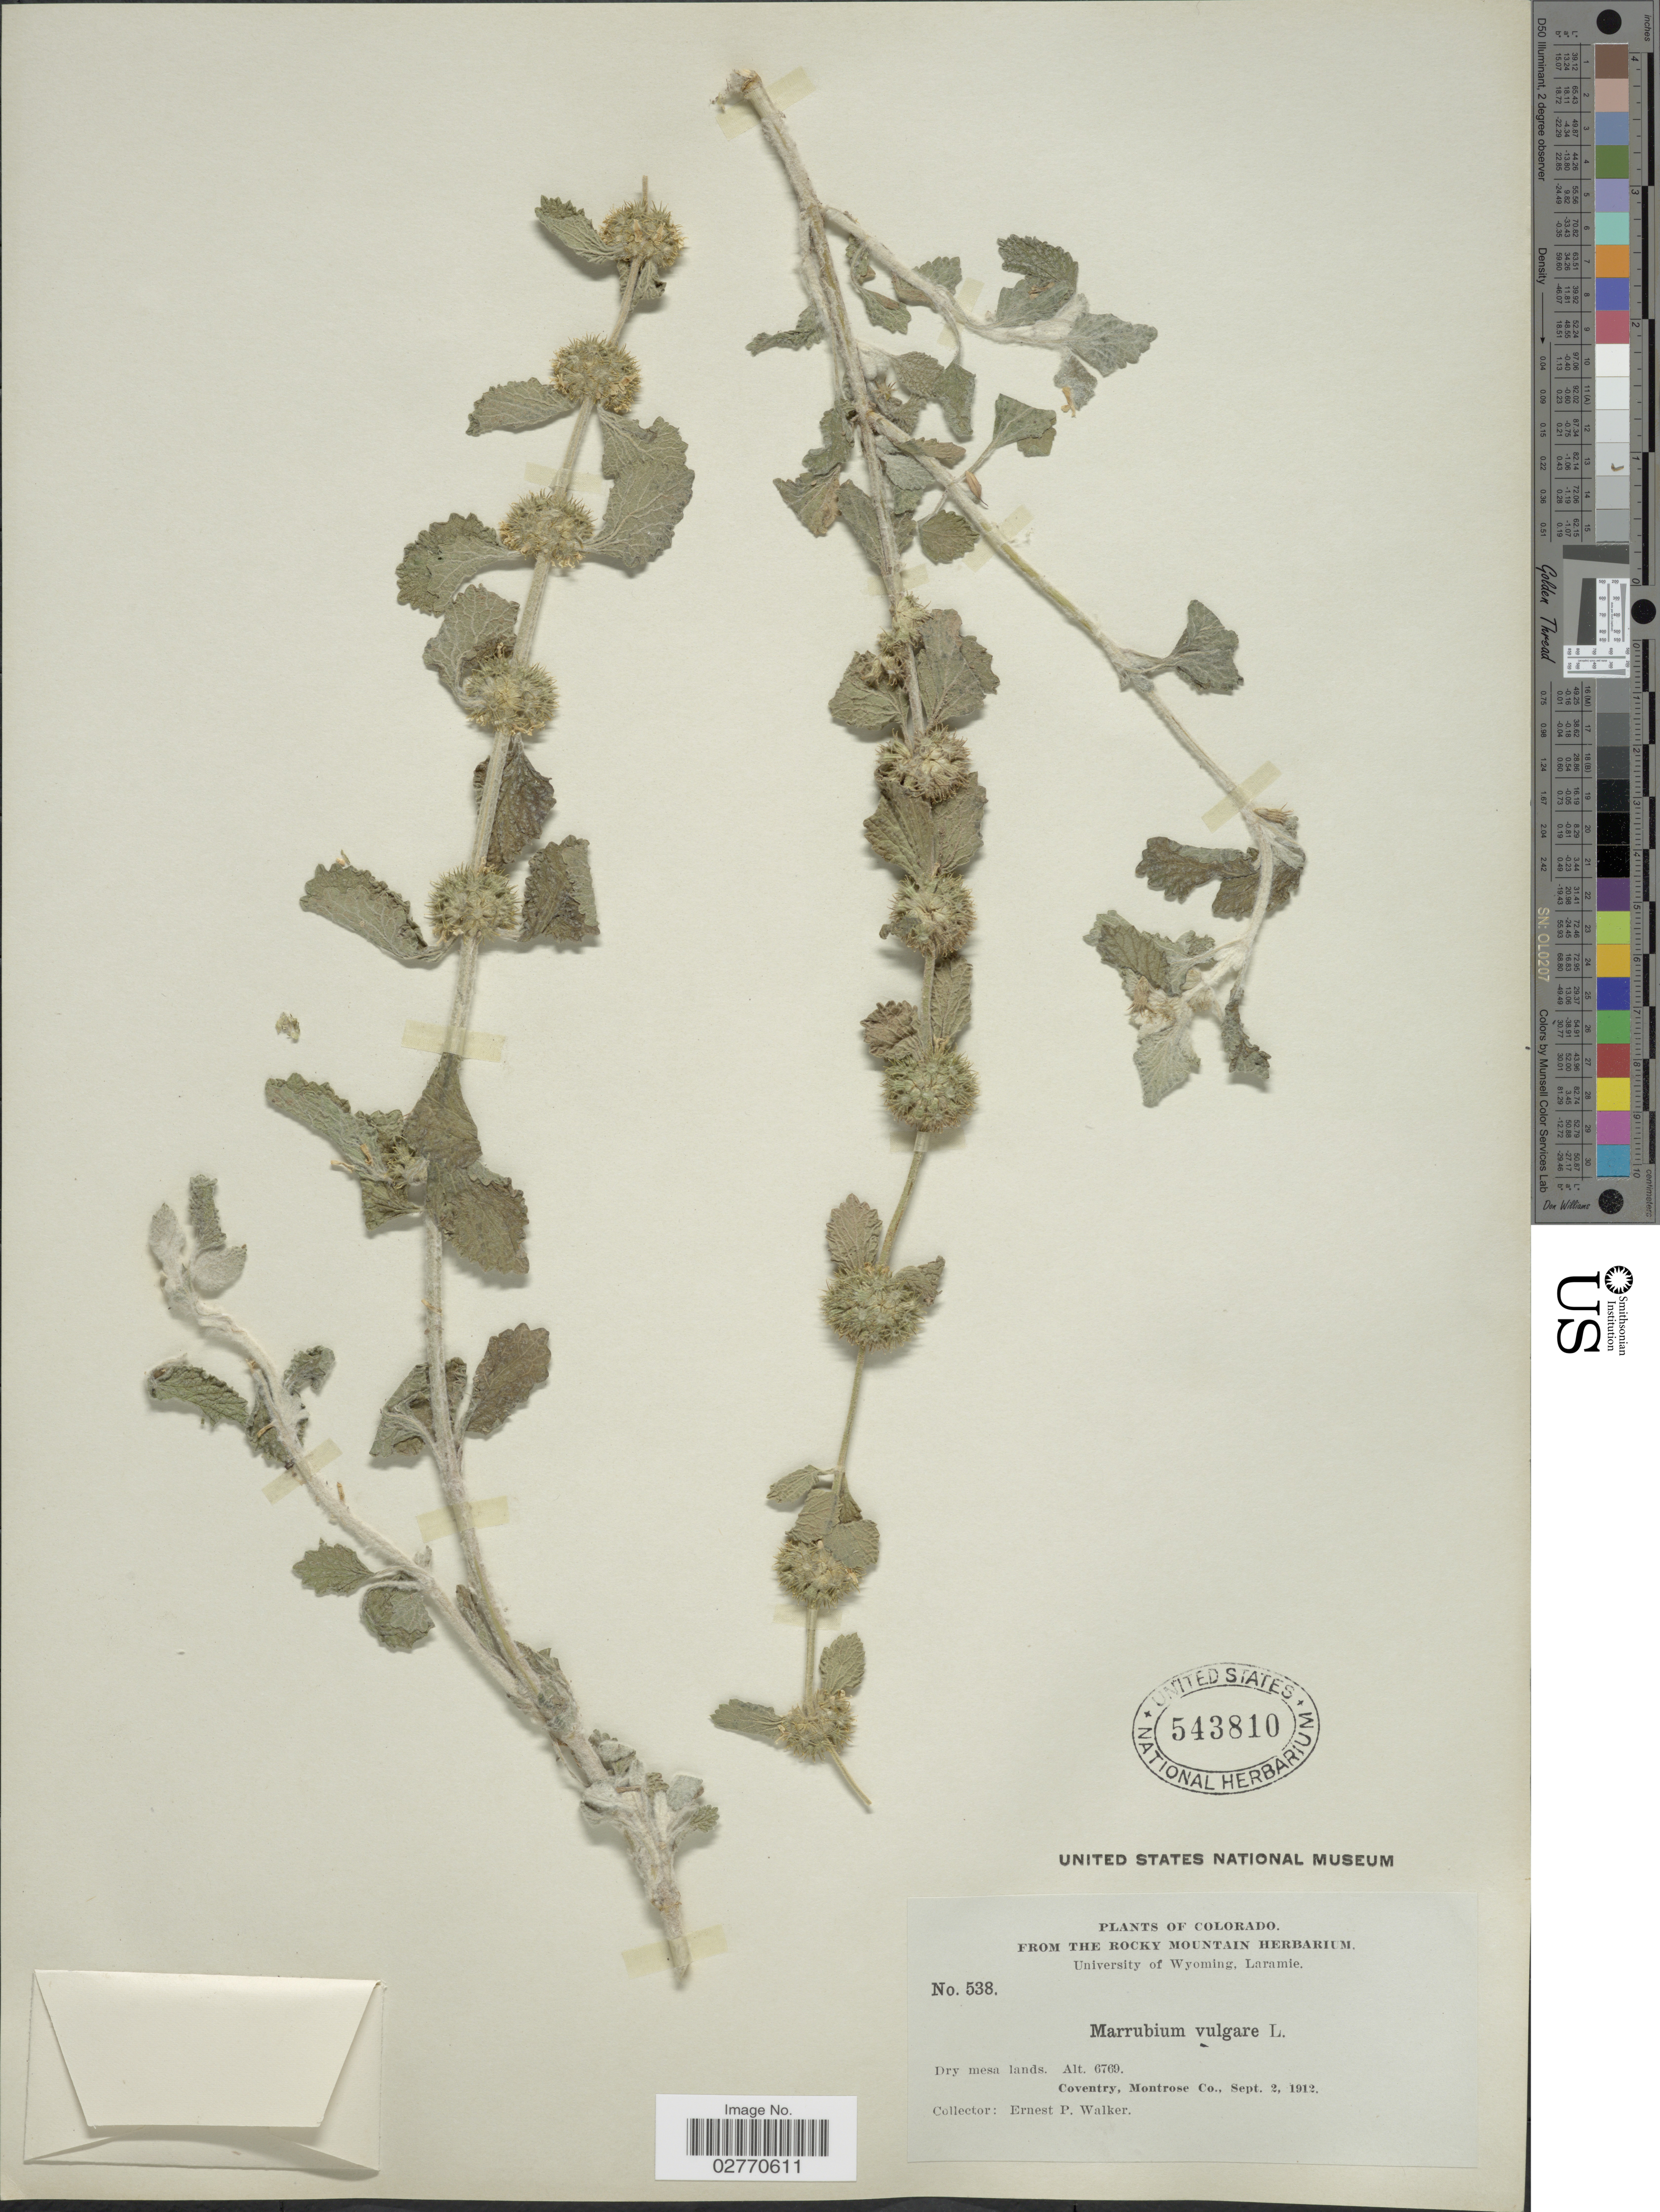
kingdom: Plantae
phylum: Tracheophyta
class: Magnoliopsida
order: Lamiales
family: Lamiaceae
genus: Marrubium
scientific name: Marrubium vulgare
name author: L.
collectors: E. P. Walker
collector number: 538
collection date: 1912-09-02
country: United States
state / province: Colorado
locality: Coventry, Montrose Co.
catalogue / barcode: US 543810